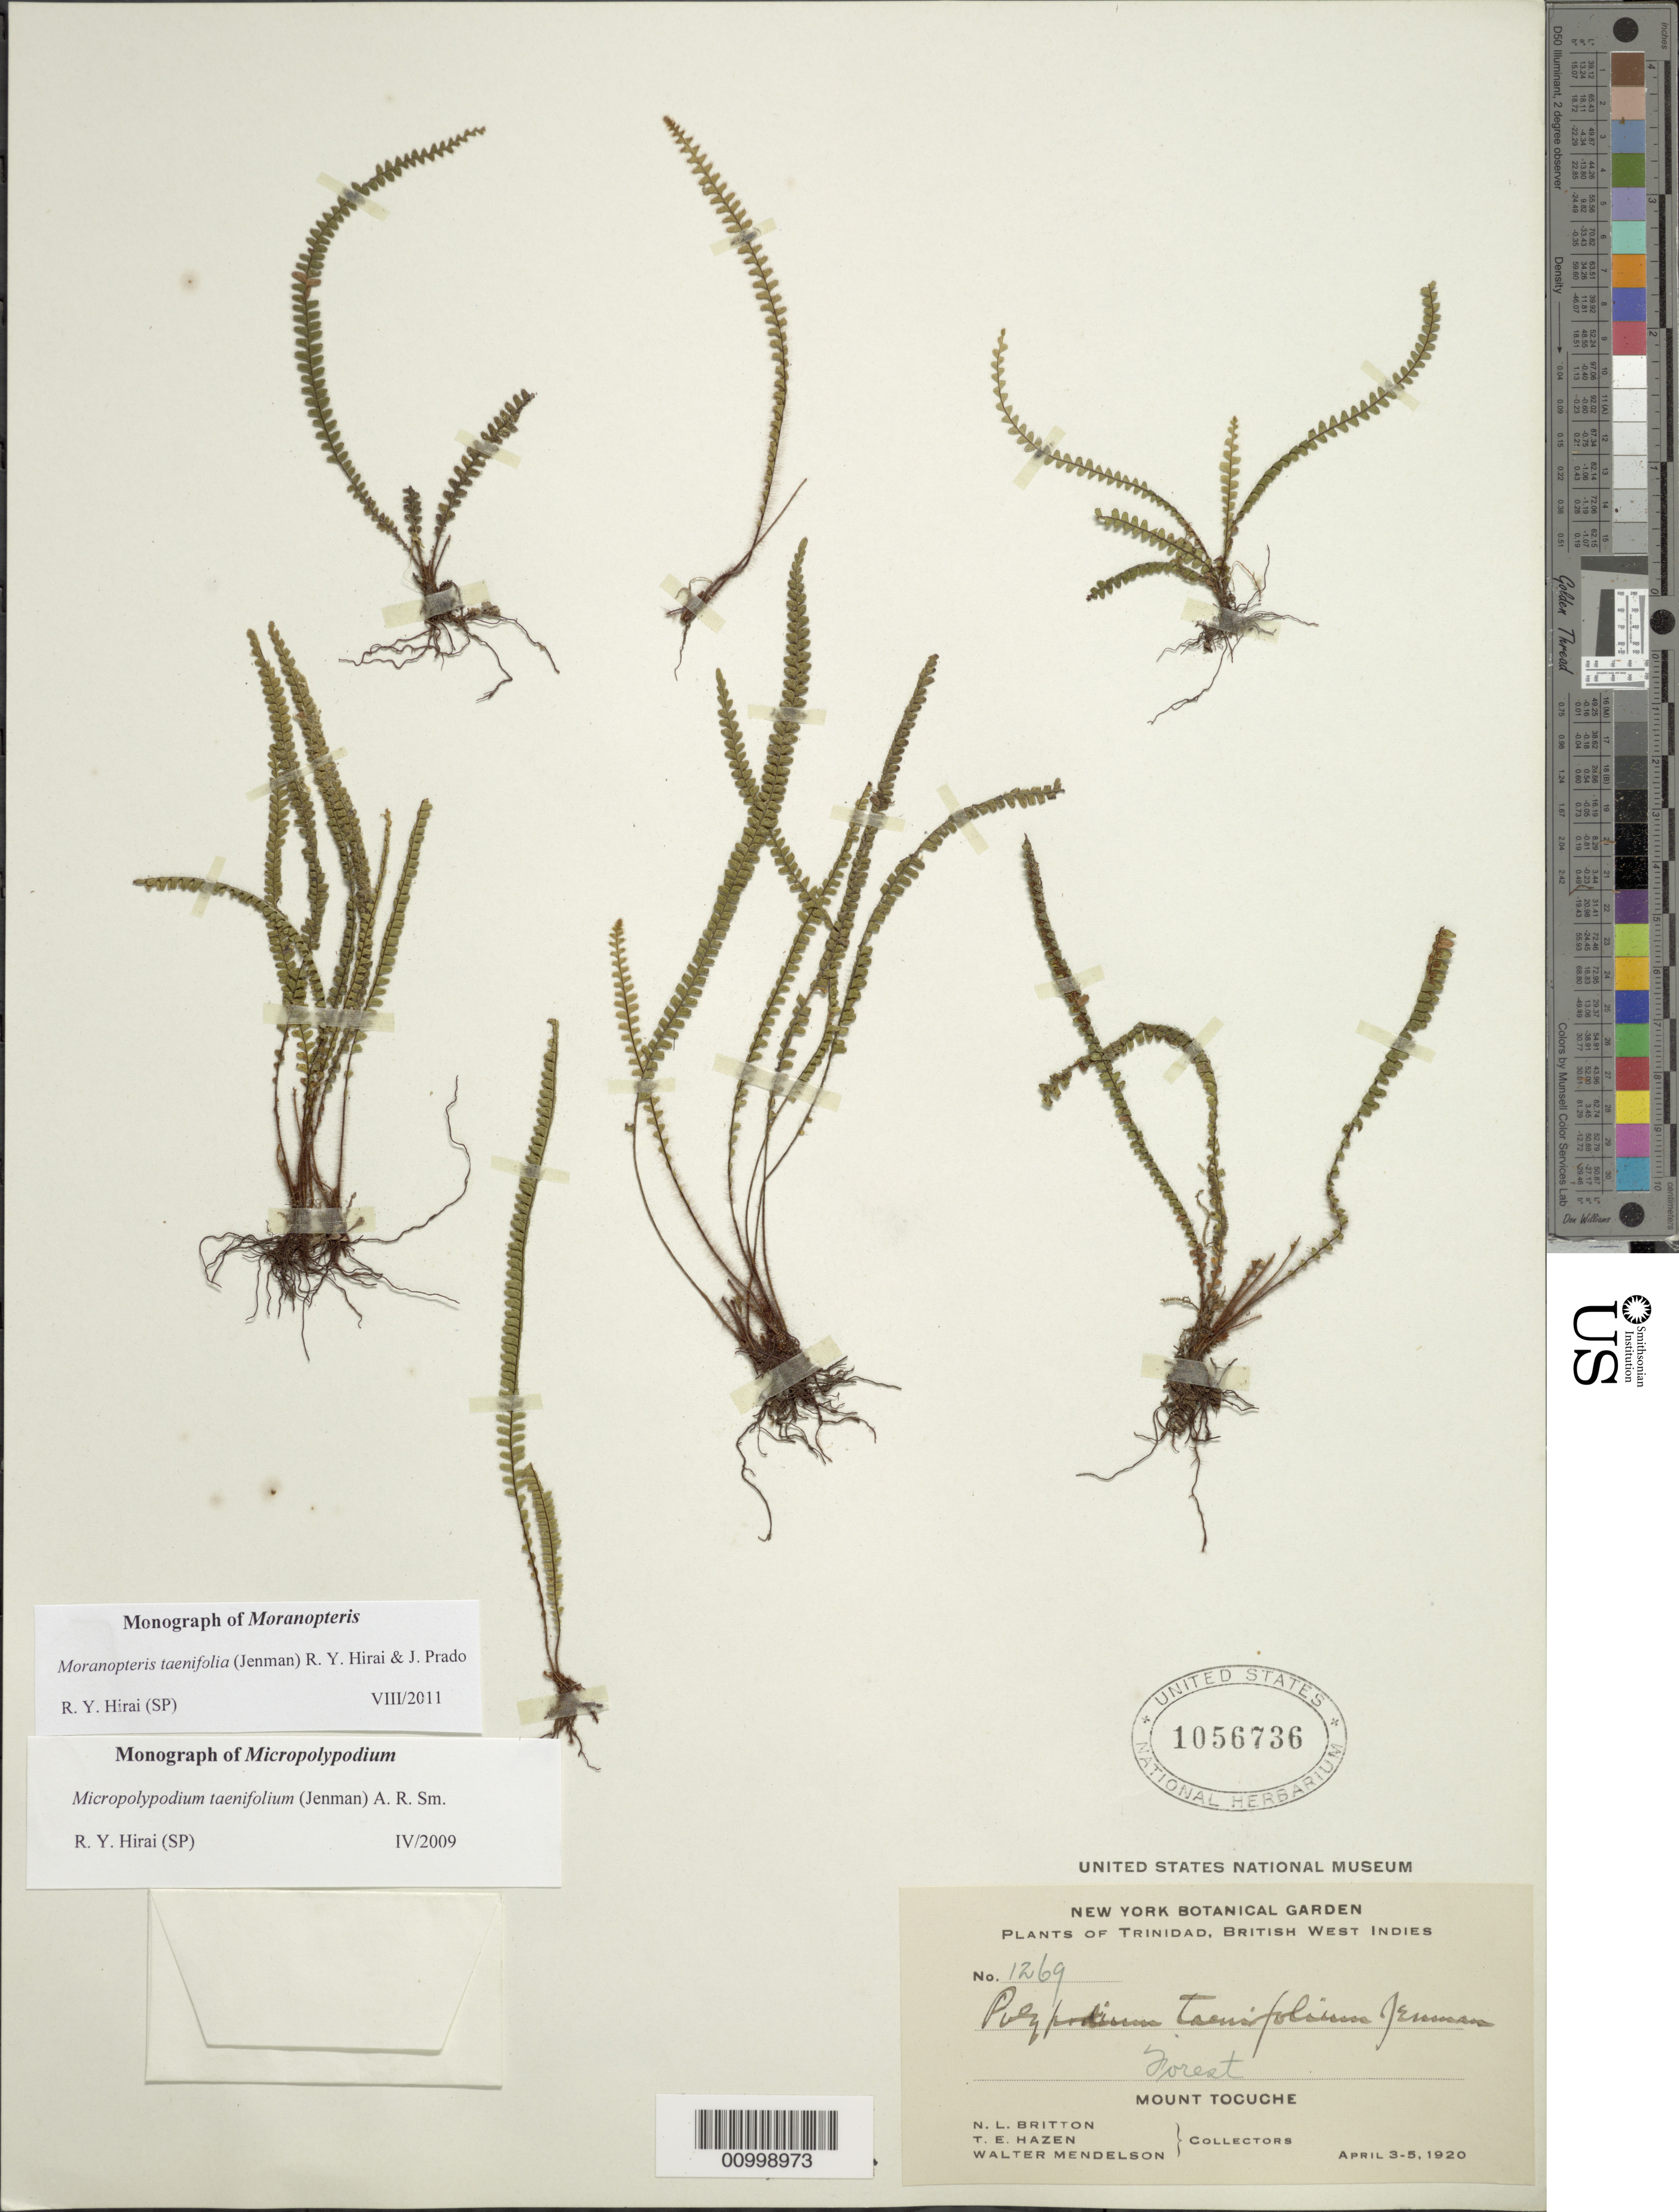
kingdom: Plantae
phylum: Tracheophyta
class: Polypodiopsida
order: Polypodiales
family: Polypodiaceae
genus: Moranopteris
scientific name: Moranopteris taenifolia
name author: (Jenman) R. Y. Hirai & J. Prado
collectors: N. Britton & W. Mendelson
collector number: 1269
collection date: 1920-04-03/1920-04-05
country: Trinidad and Tobago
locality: Trinidad, Mount Tocuche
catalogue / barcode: US 1056736